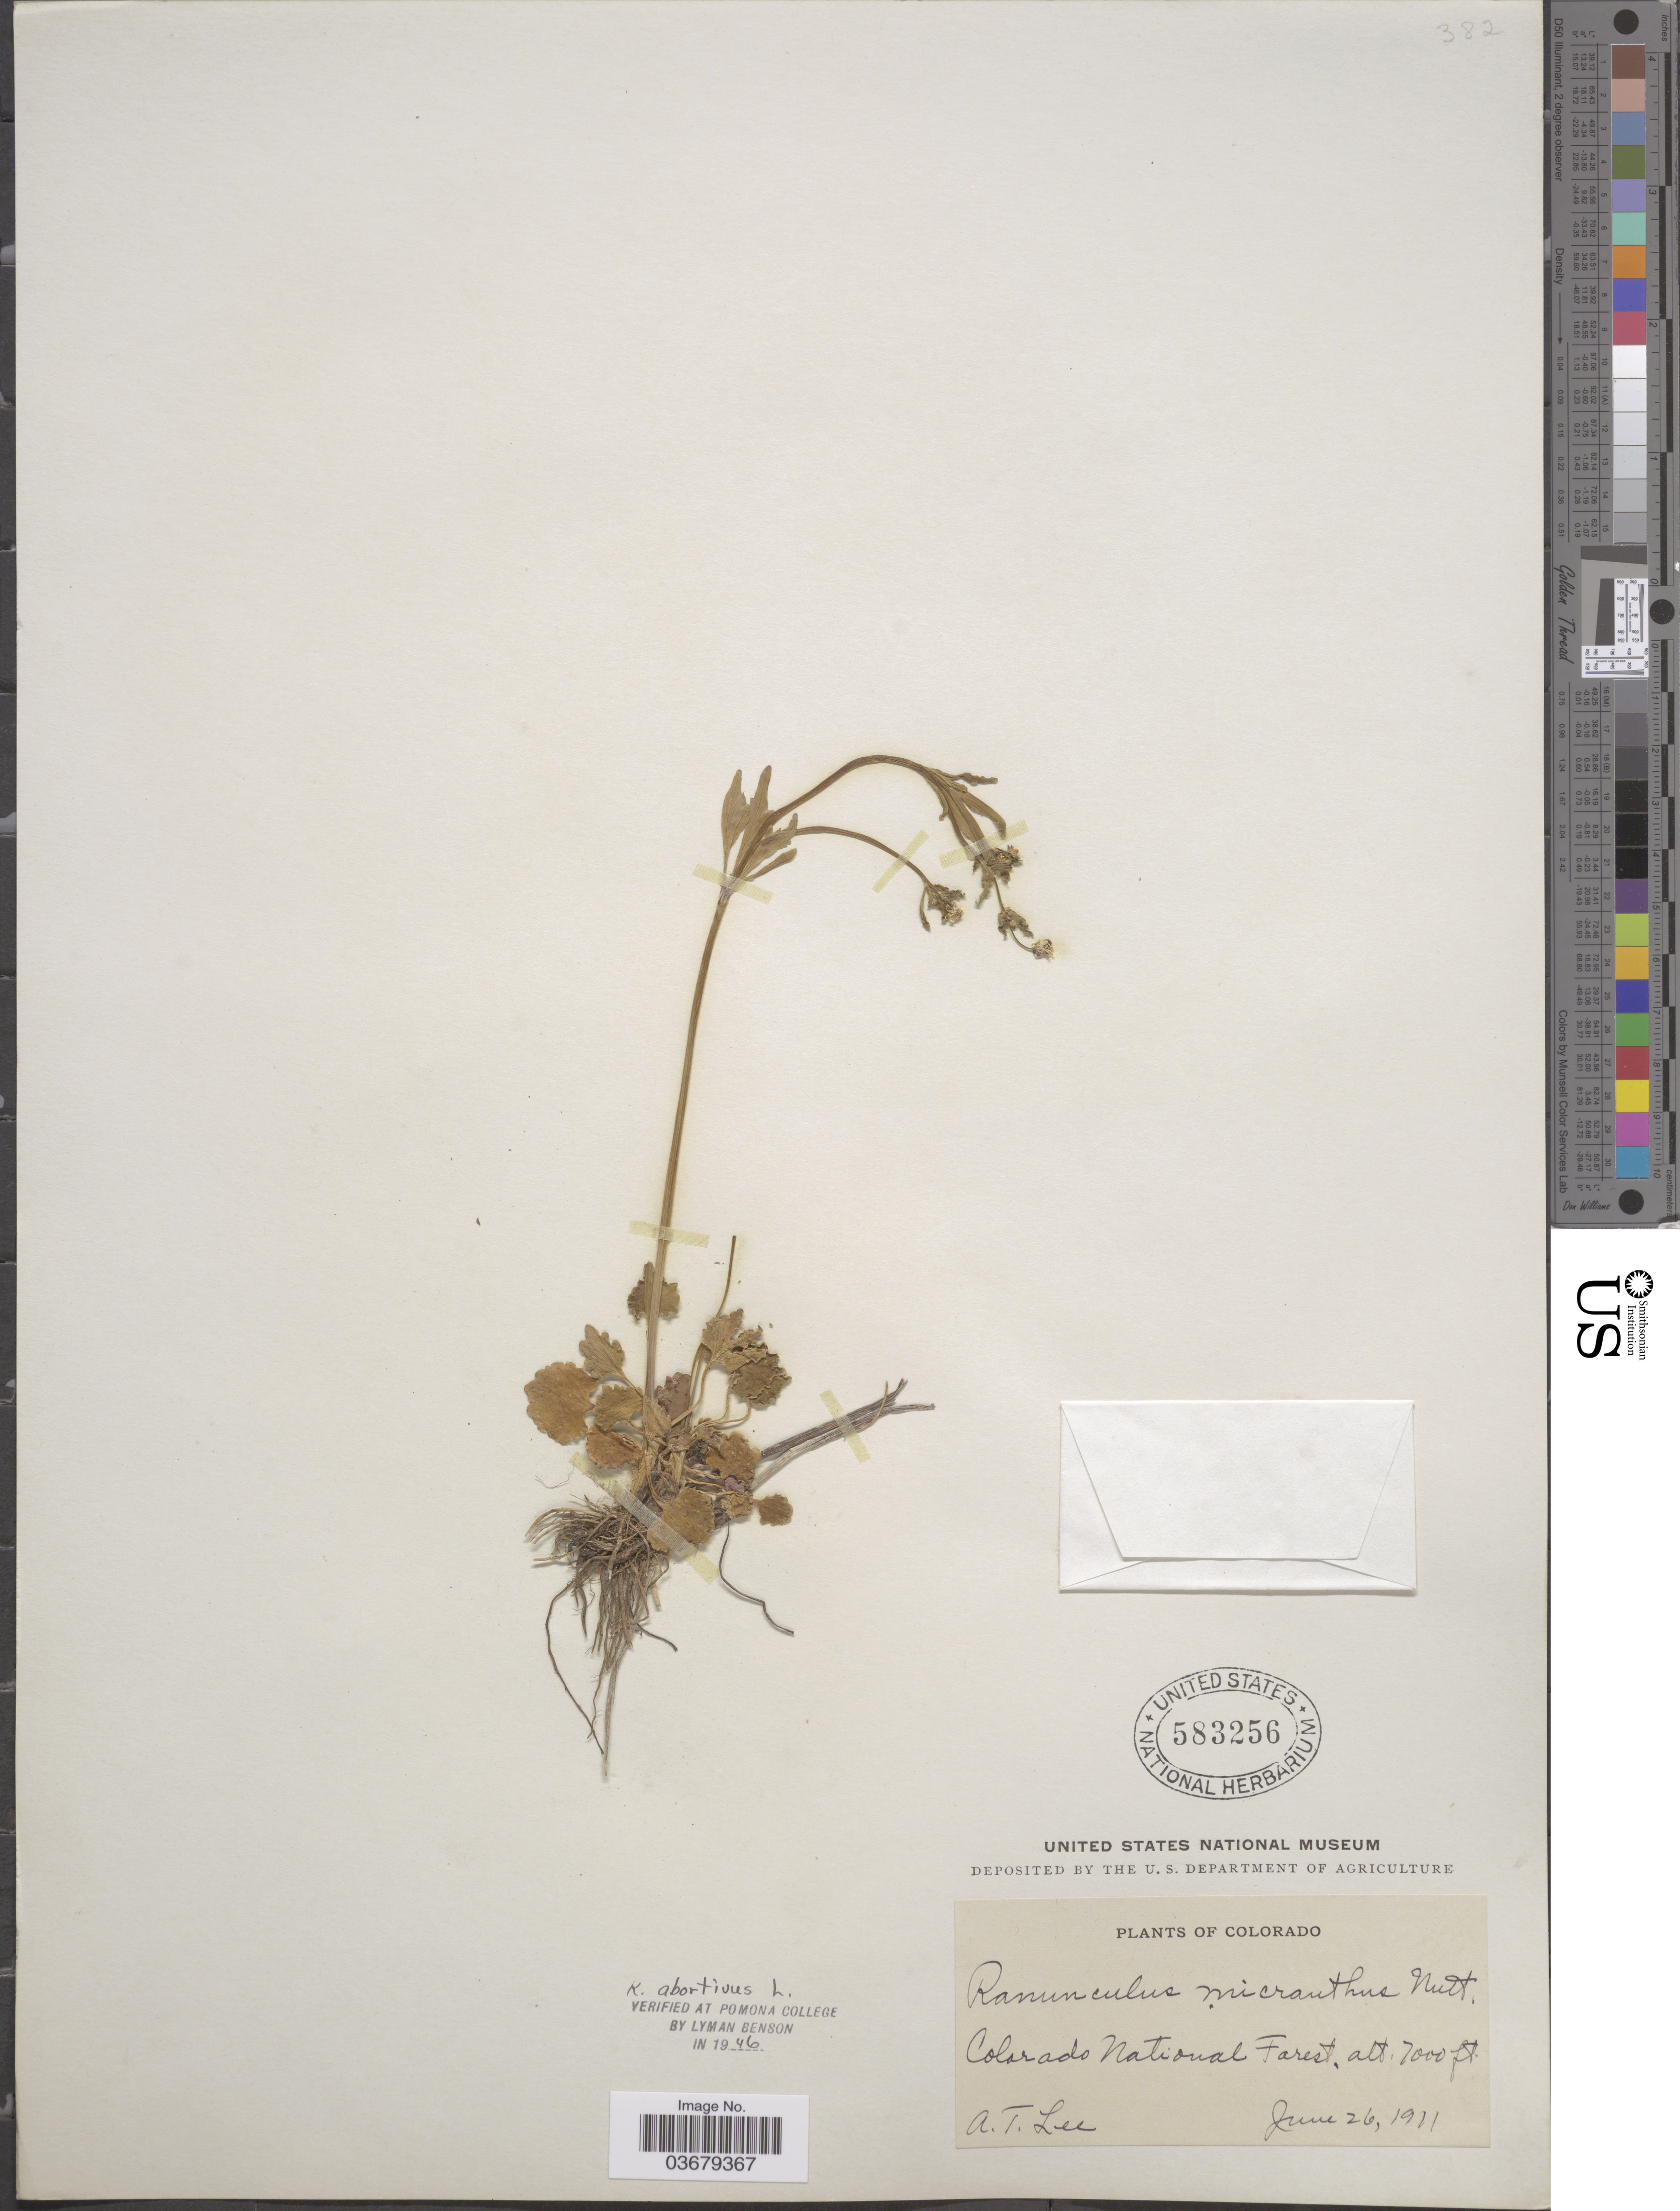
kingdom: Plantae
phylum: Tracheophyta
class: Magnoliopsida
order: Ranunculales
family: Ranunculaceae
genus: Ranunculus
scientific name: Ranunculus abortivus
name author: L.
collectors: A. T. Lee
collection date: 1911-06-26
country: United States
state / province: Colorado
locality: Colorado National Forest.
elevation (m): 2134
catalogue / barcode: US 583256